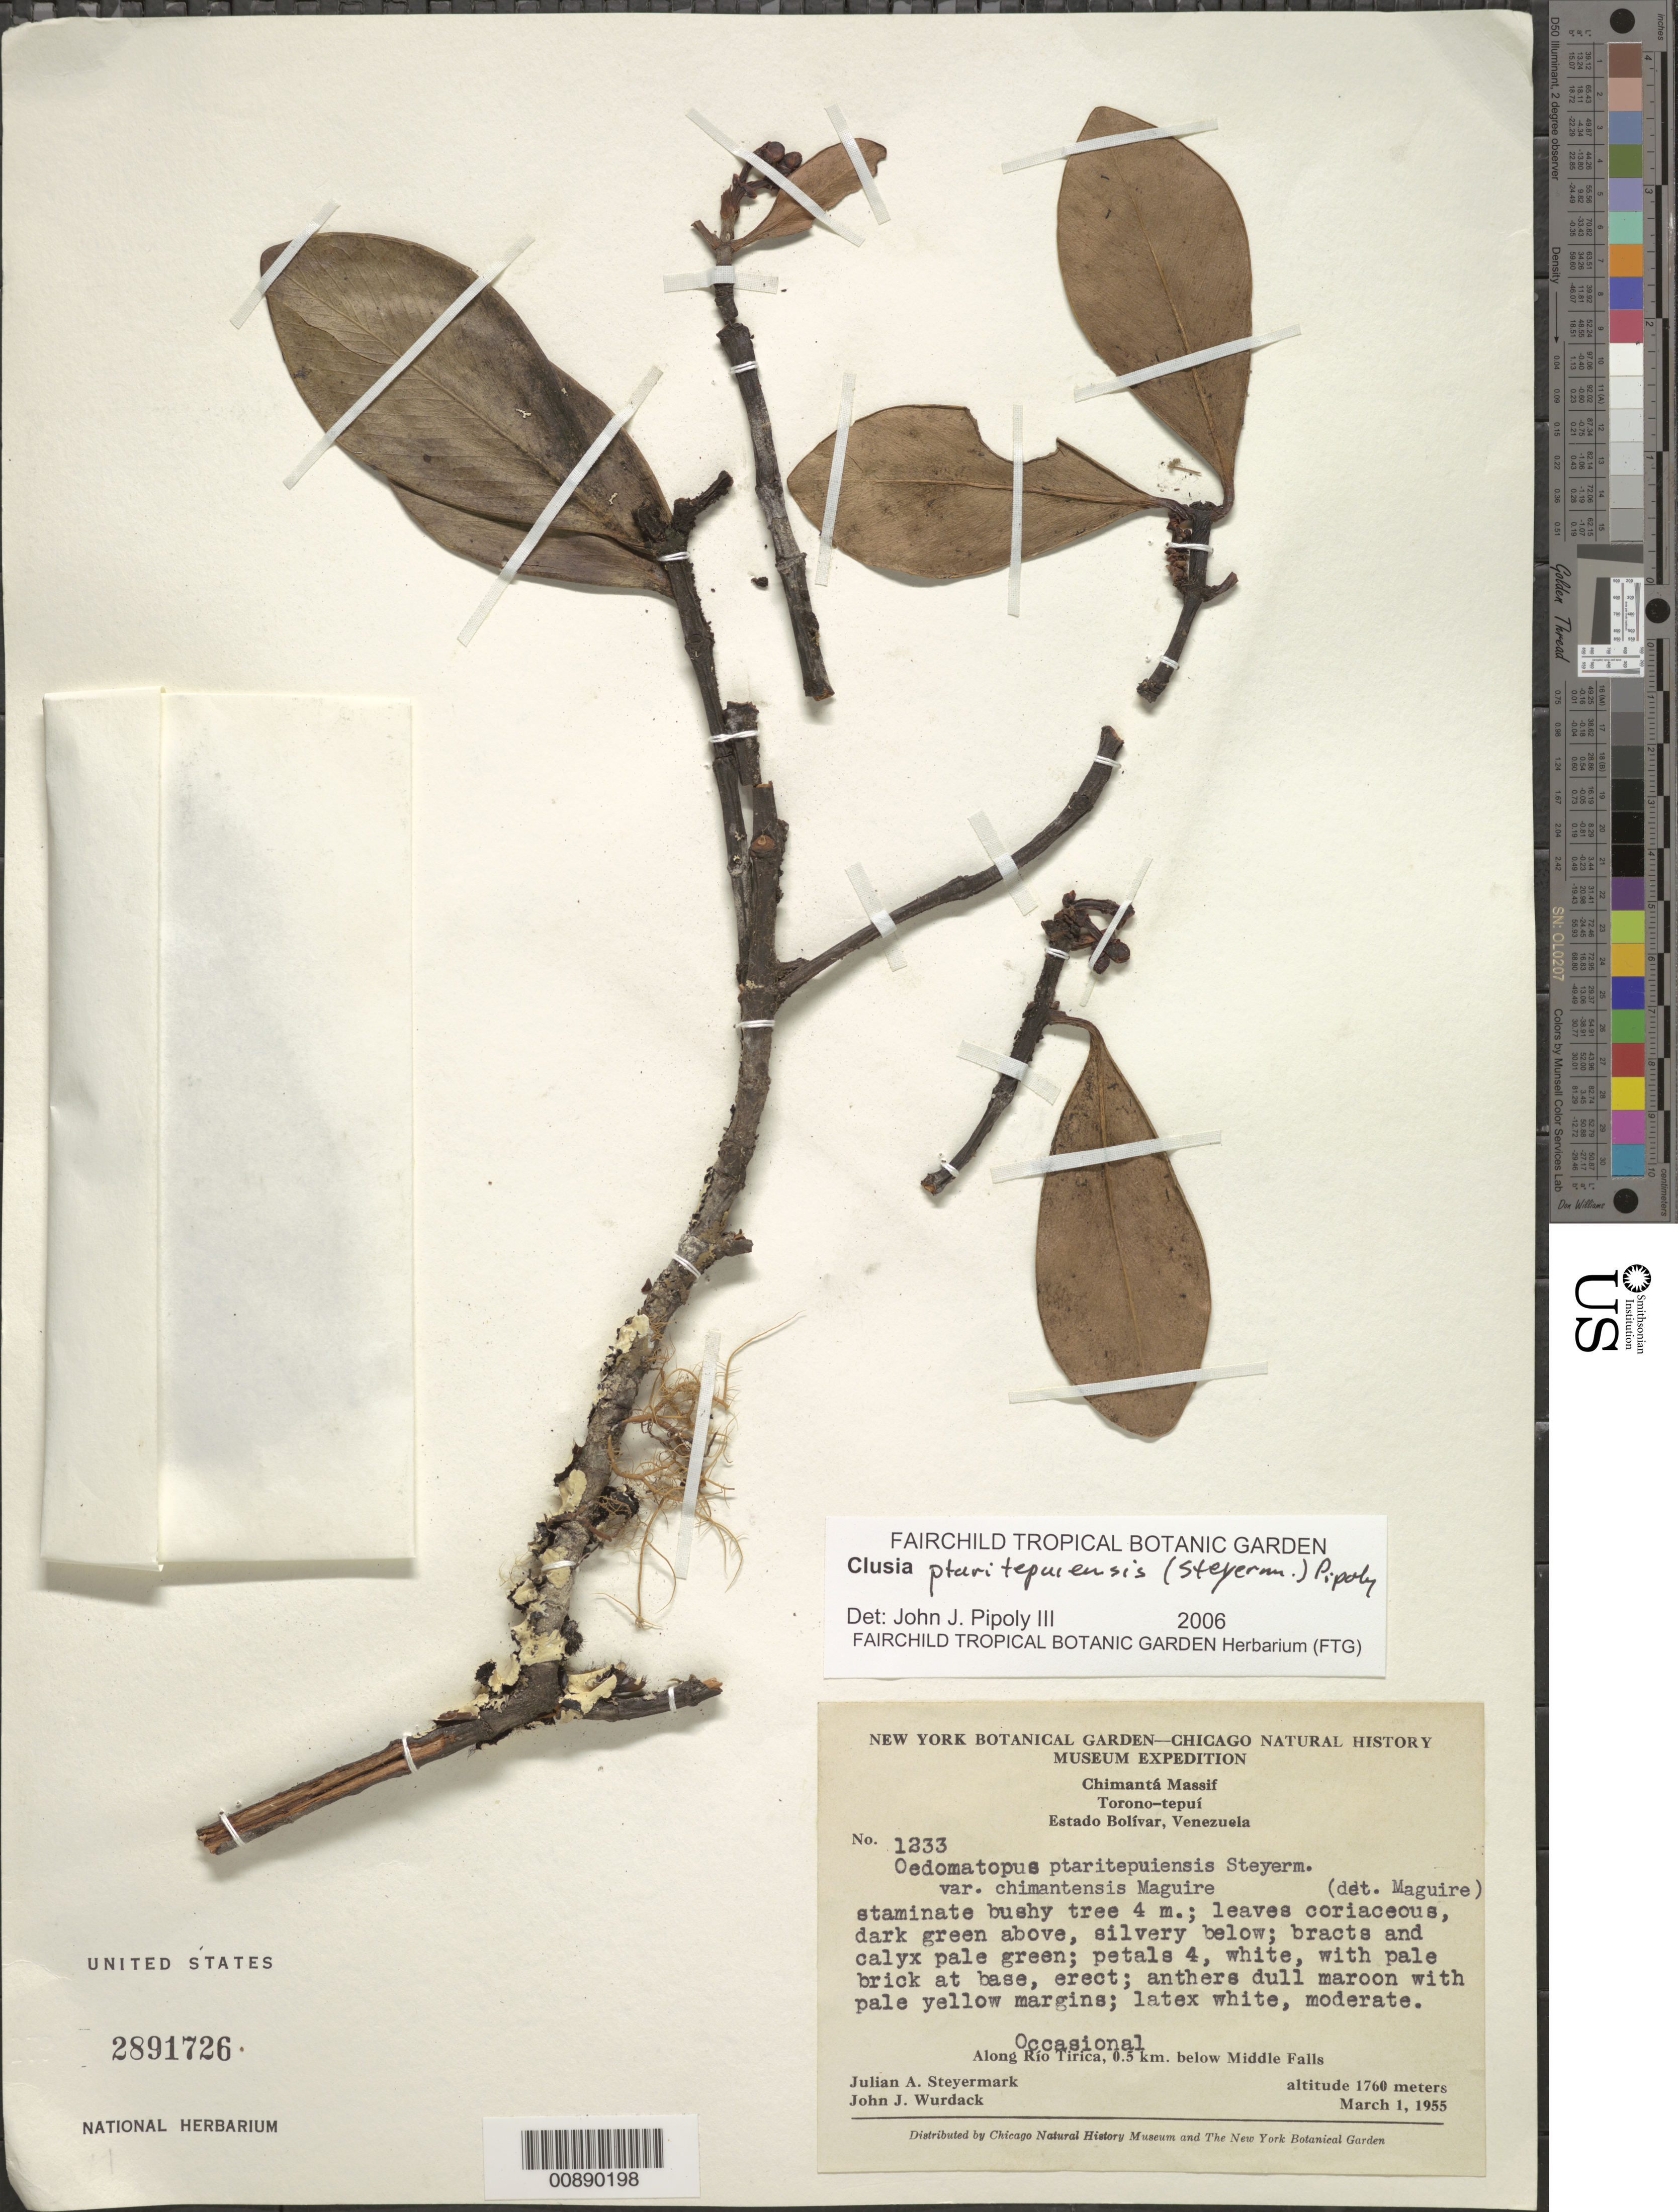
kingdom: Plantae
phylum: Tracheophyta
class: Magnoliopsida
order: Malpighiales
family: Clusiaceae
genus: Clusia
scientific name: Clusia ptaritepuiensis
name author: (Steyerm.) Pipoly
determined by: Pipoly, J. J., III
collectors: J. Steyermark & J. J. Wurdack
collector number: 55 1233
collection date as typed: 1-Mar-55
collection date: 1955-03-01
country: Venezuela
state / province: Bolívar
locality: Chimantá Massif, Torono-tepuí; along Río Tirica, 0.5 km below Middle Falls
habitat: Along river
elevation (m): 1760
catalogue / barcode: US 2891726